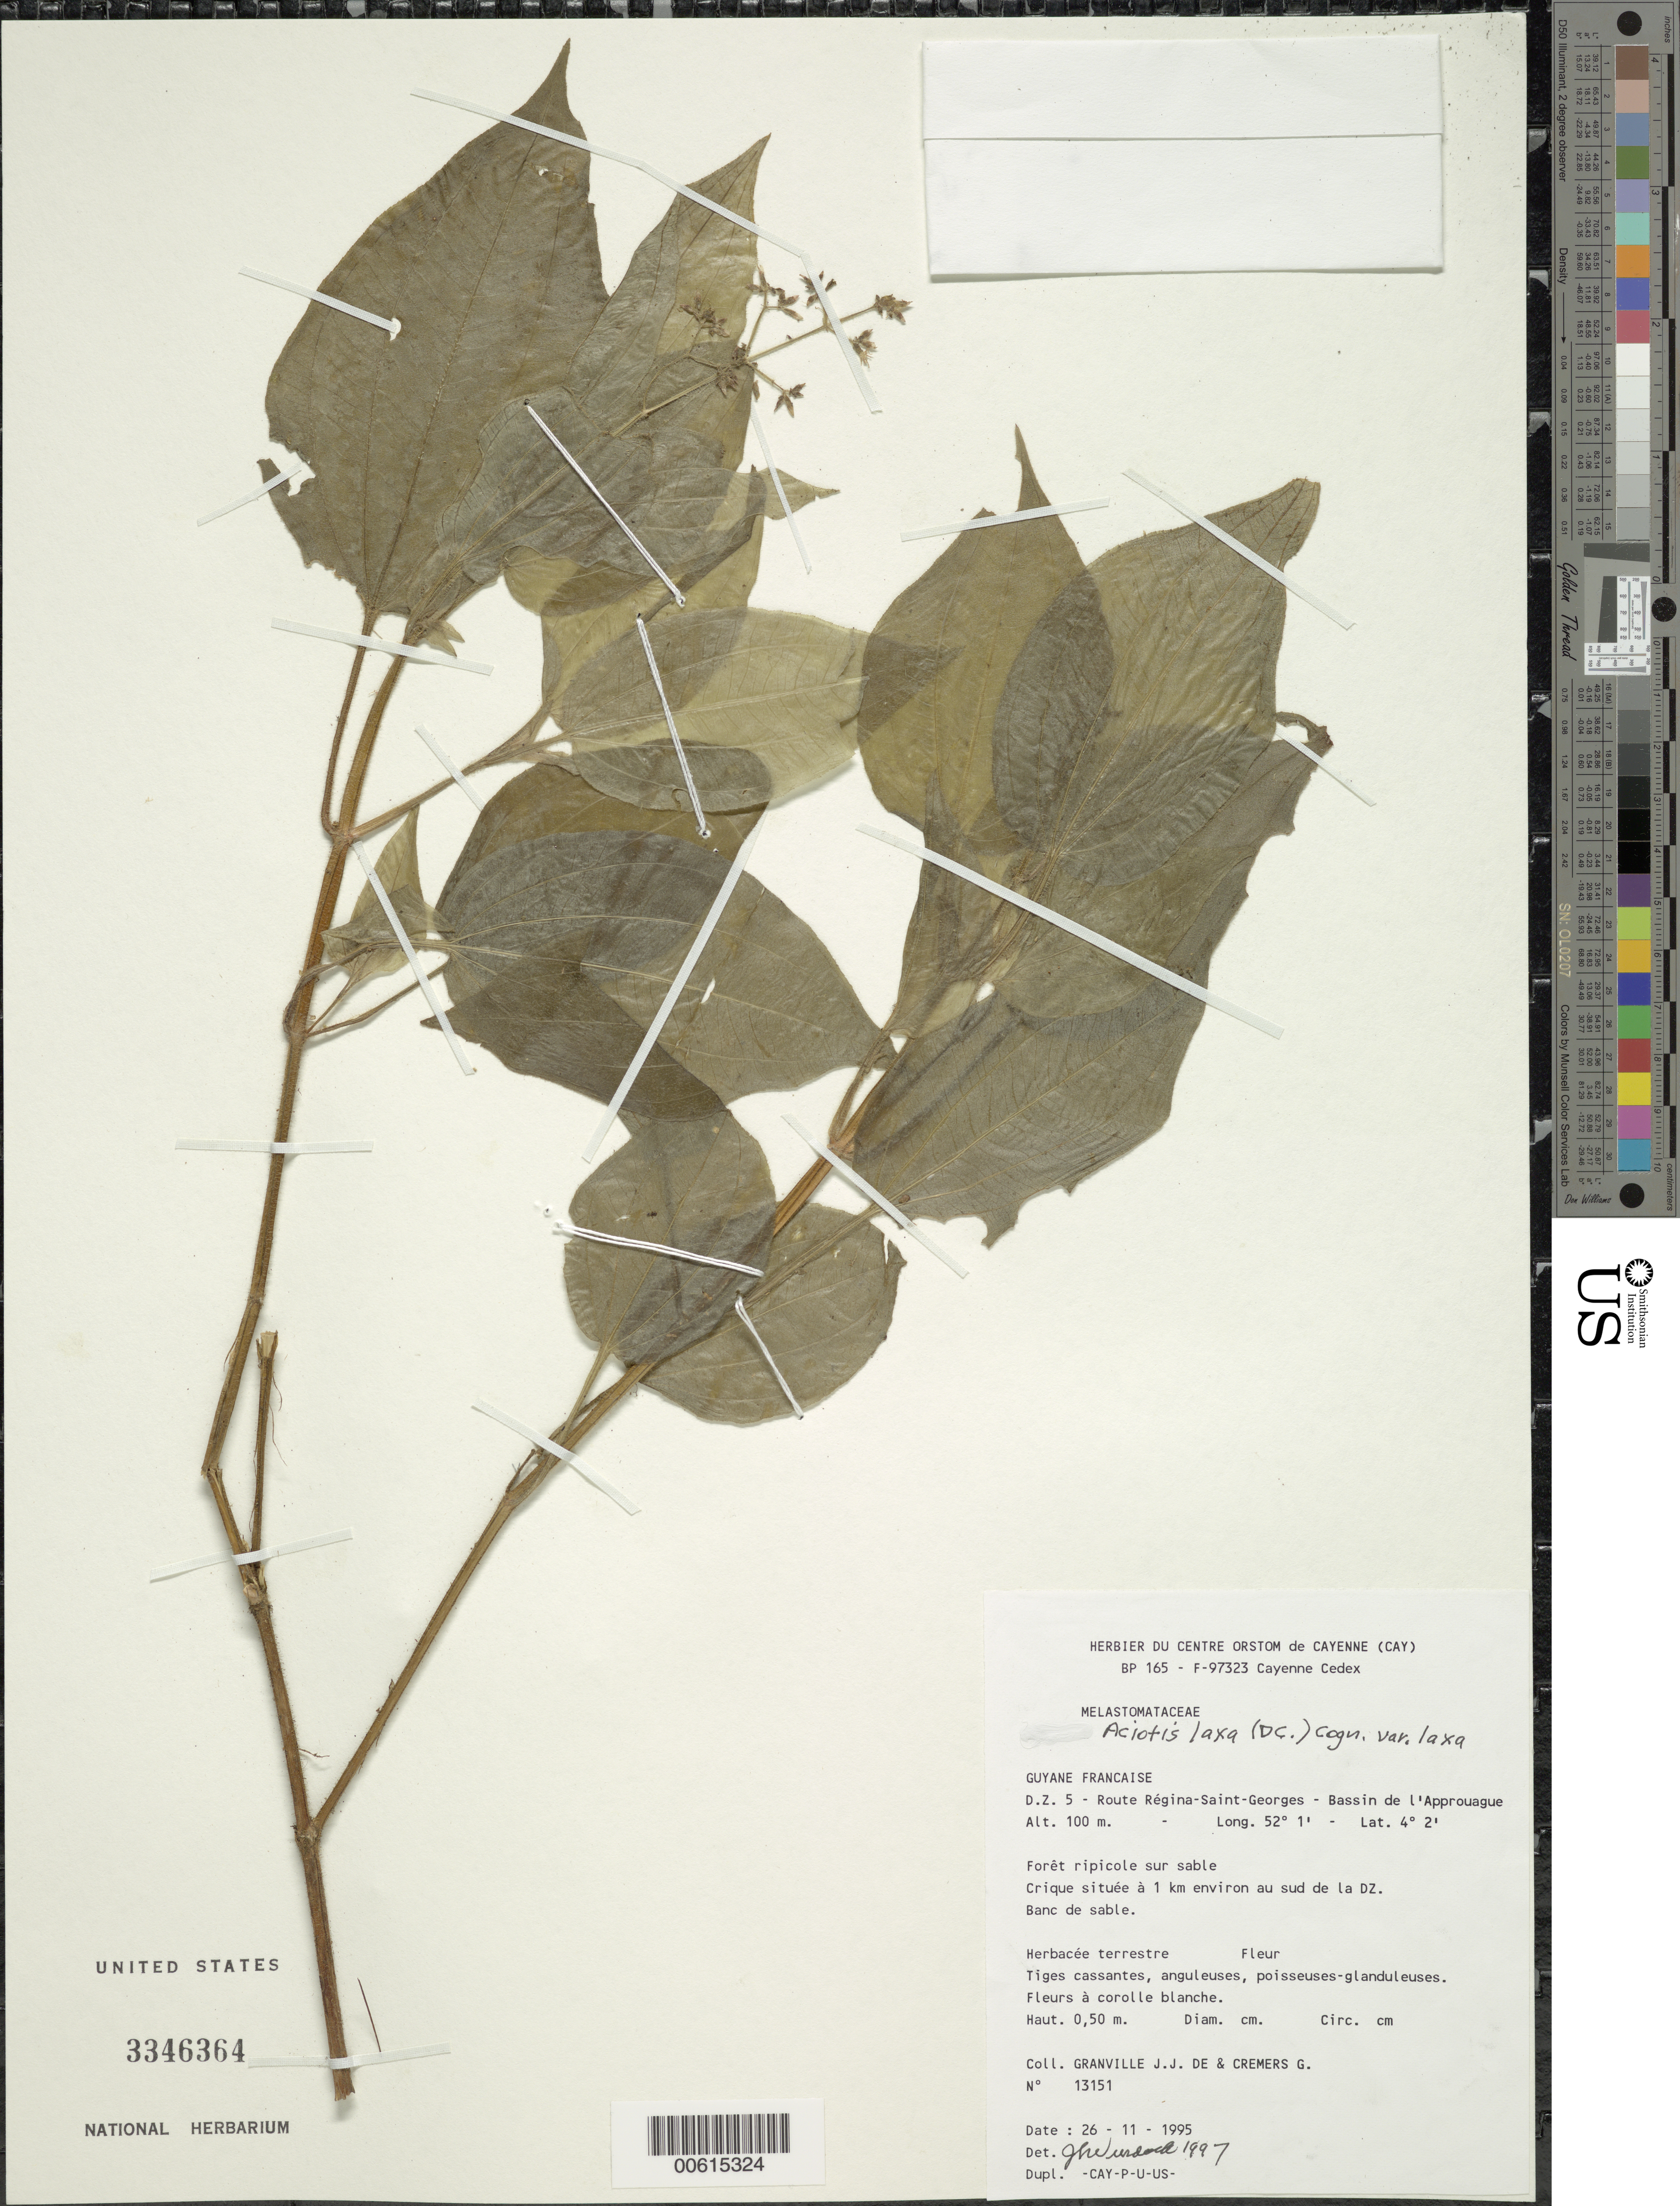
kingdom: Plantae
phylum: Tracheophyta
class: Magnoliopsida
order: Myrtales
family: Melastomataceae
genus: Aciotis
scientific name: Aciotis laxa var. laxa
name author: (DC.) Cogn.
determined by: Wurdack, John J., (US), US (UNITED STATES)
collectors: J.-J. de Granville & G. Cremers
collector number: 13151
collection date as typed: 26-Nov-95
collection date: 1995-11-26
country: French Guiana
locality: Route Regina-Saint-Georges, D.Z. 5, Bassin de l'Approuague. Crique situee a 1km environ au sud de la DZ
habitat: Foret ripicole sur sable. Banc de sable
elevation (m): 100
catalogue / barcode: US 3346364